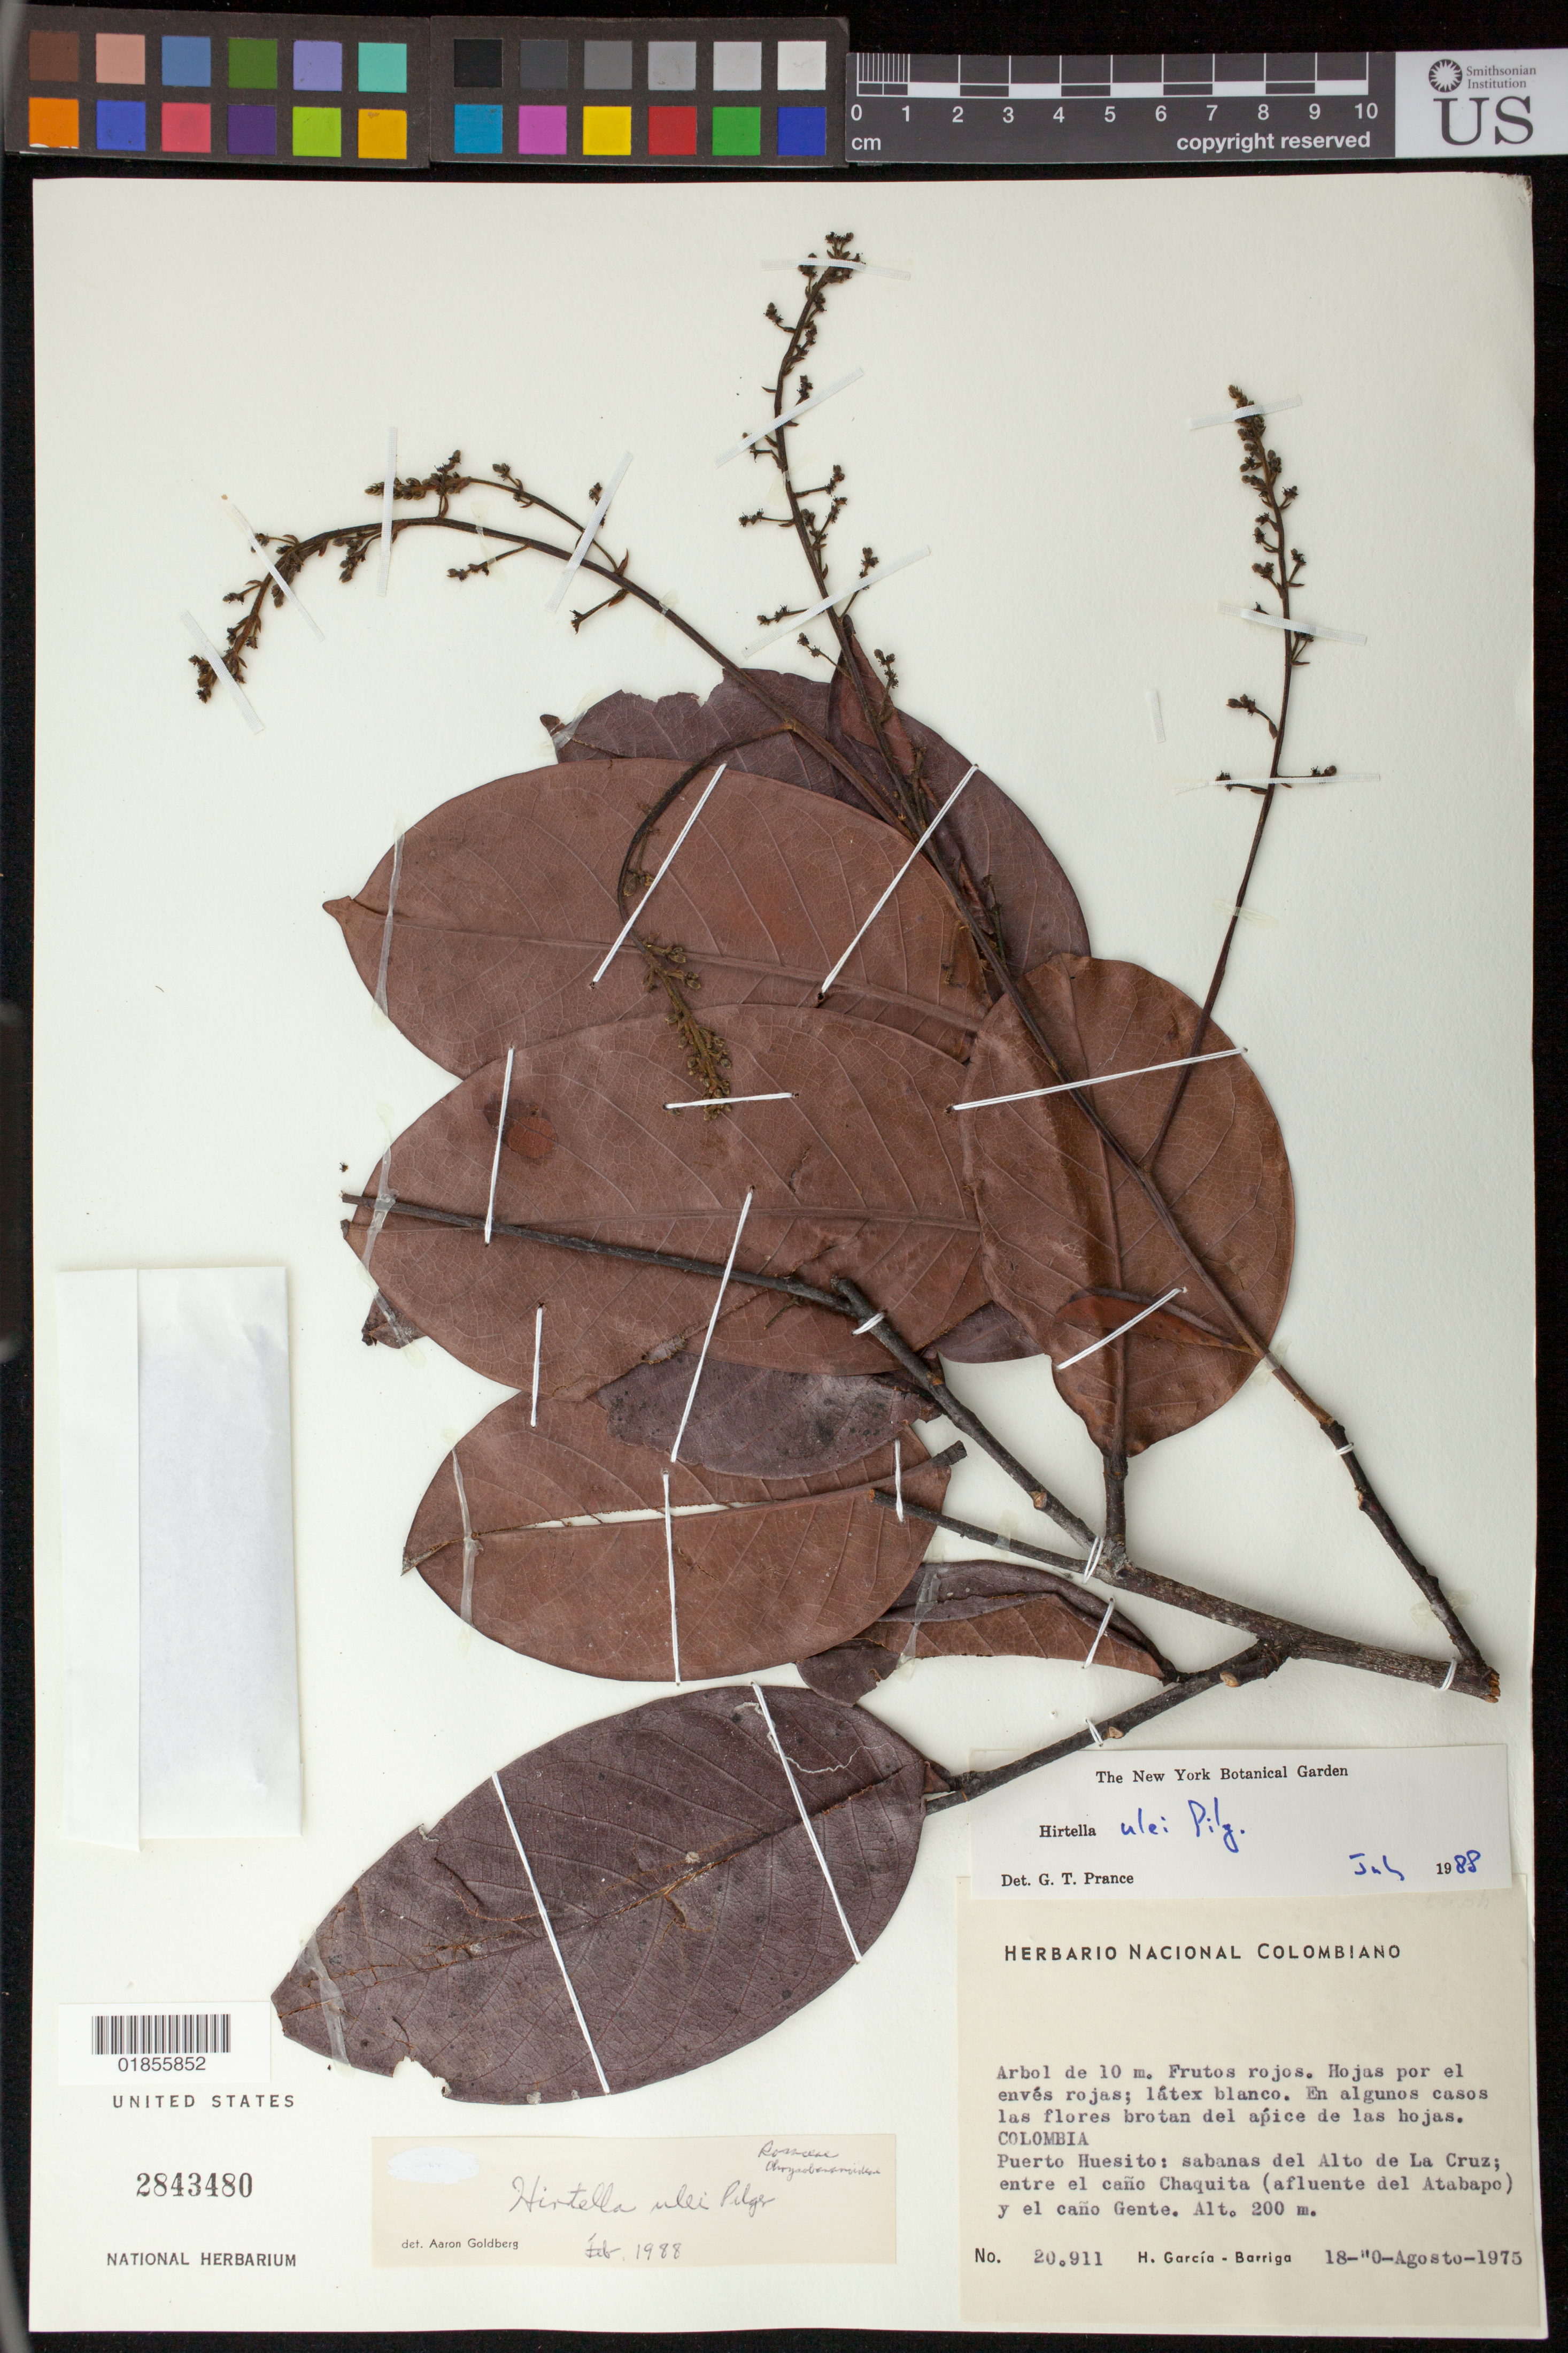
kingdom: Plantae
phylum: Tracheophyta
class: Magnoliopsida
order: Malpighiales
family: Chrysobalanaceae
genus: Hirtella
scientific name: Hirtella ulei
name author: Pilg.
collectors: H. García Barriga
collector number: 20911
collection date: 1973-08-18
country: Colombia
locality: Puerto Huesito. Sabanas del Alto de La Cruz. Entre el caño Chaquita (afluente del Atabapo) y el caño Gente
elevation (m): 200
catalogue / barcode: US 2843480